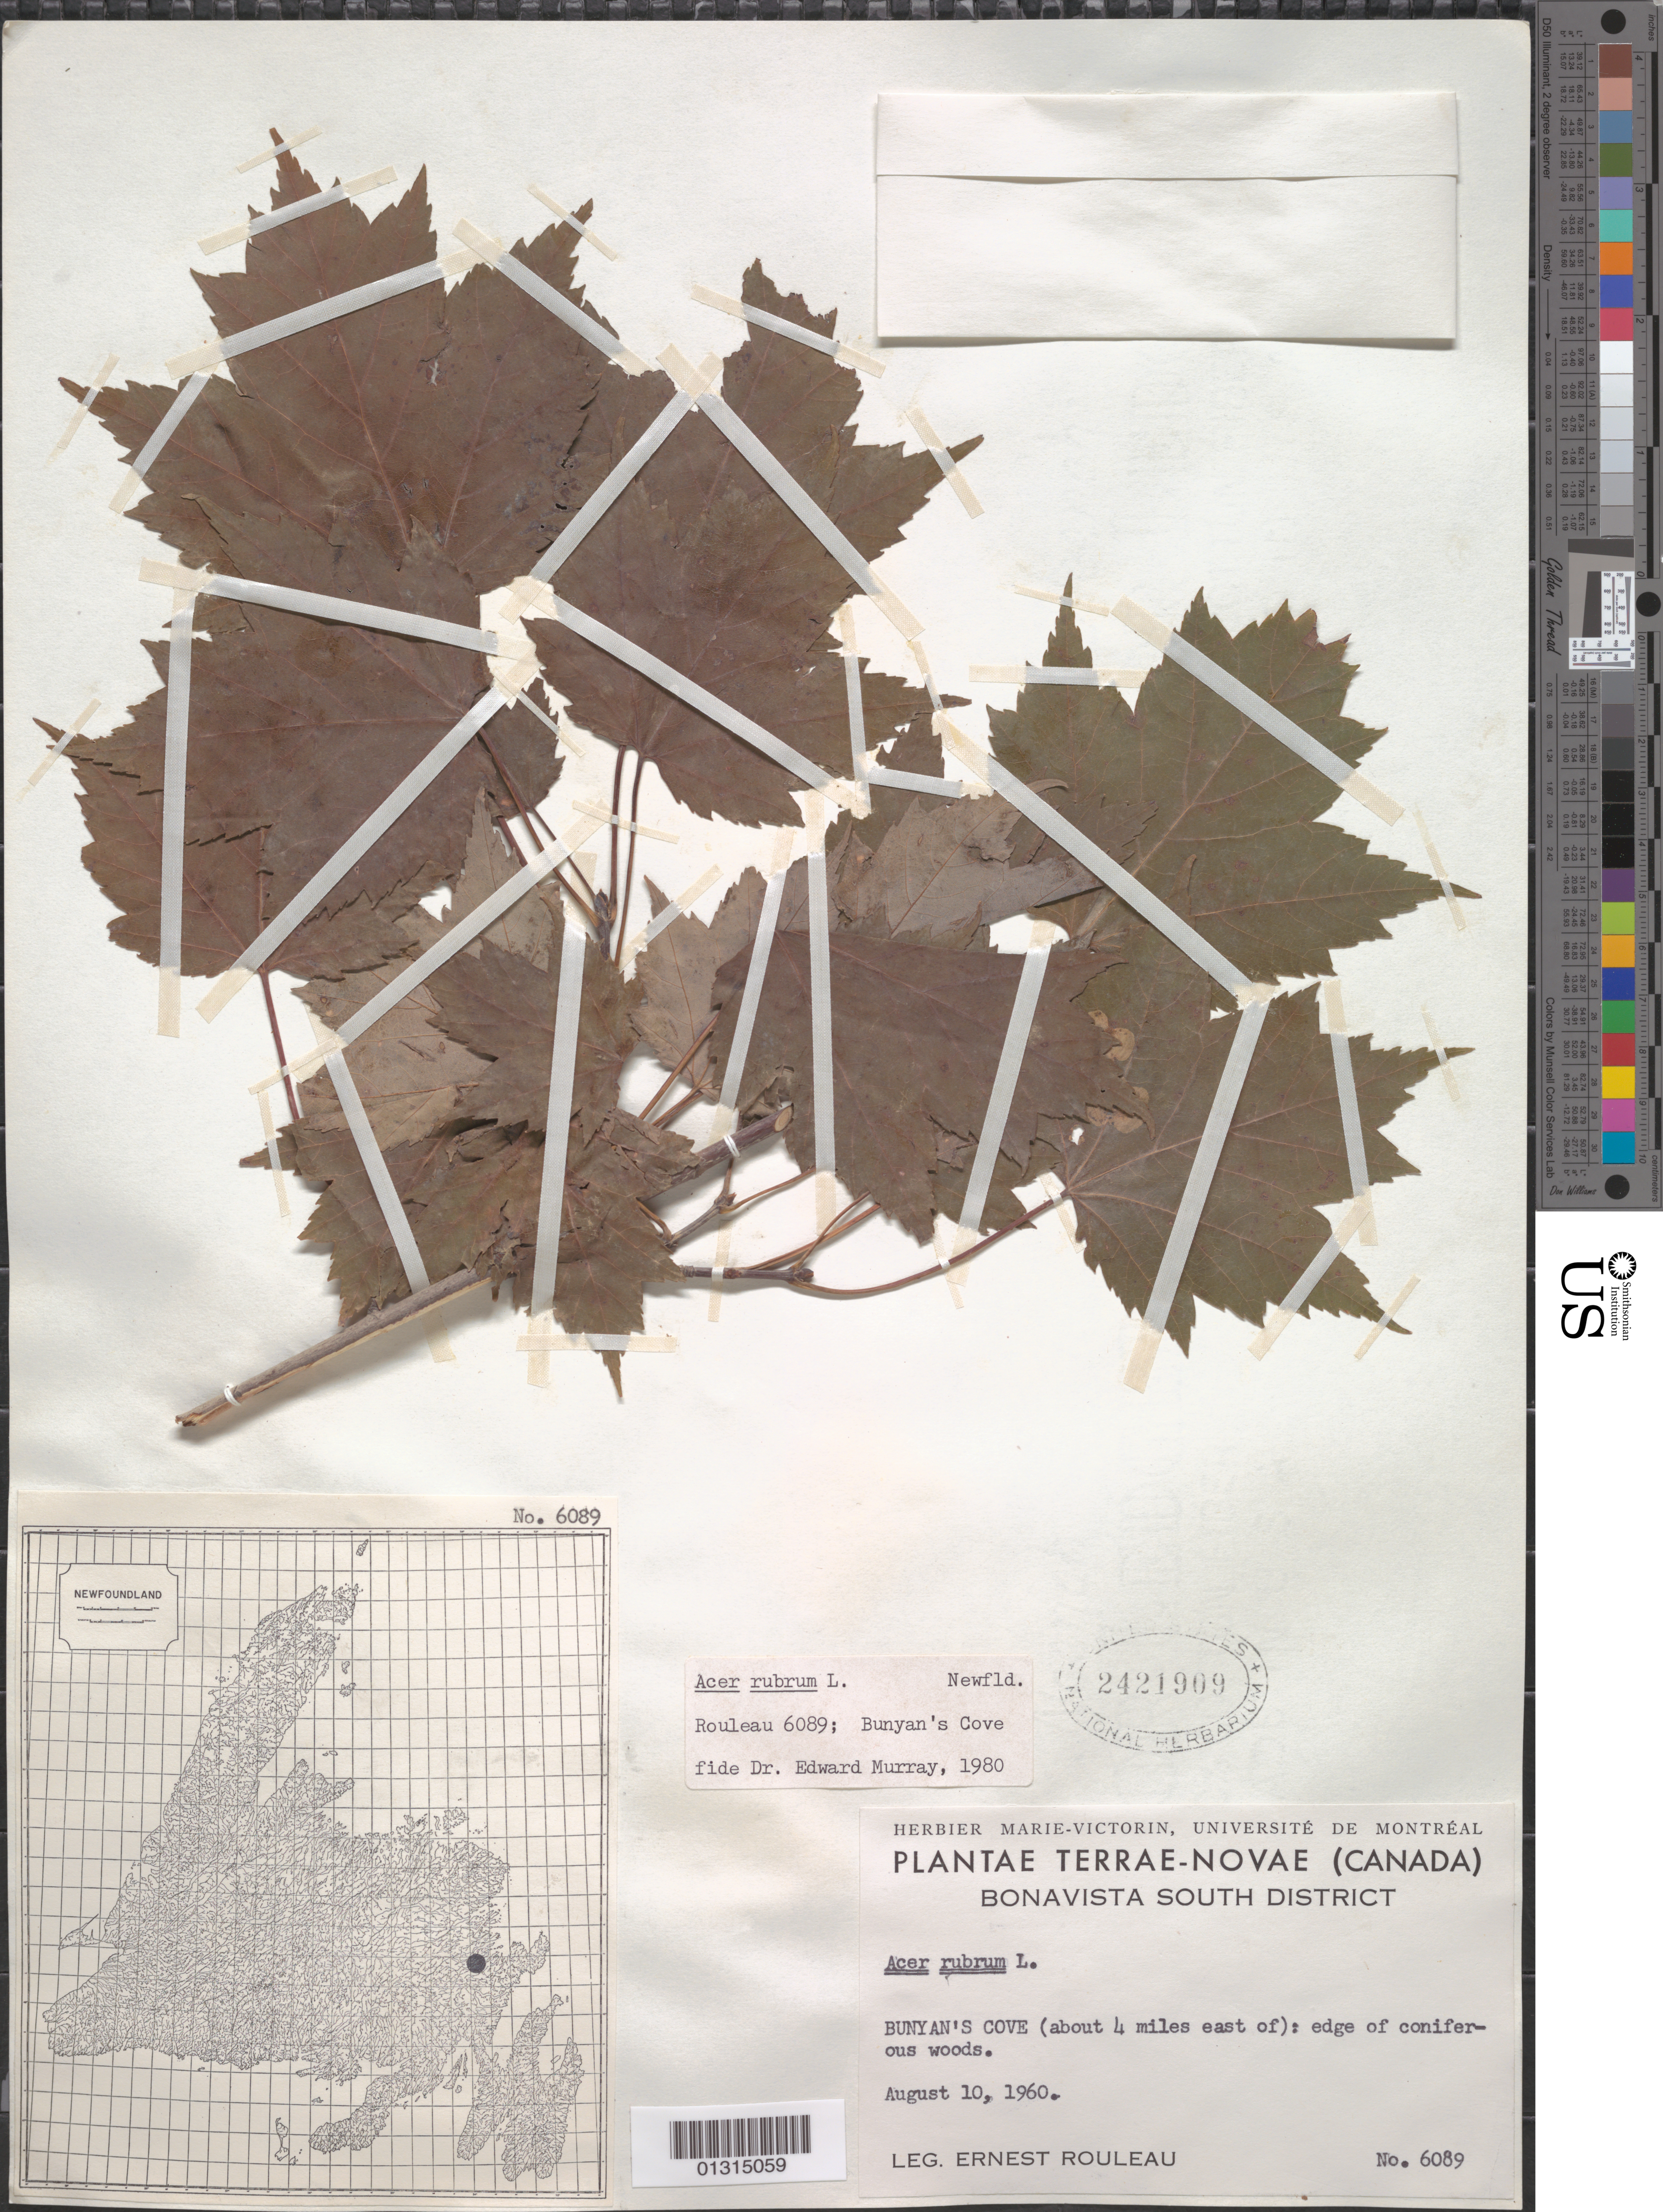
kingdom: Plantae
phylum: Tracheophyta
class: Magnoliopsida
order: Sapindales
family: Sapindaceae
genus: Acer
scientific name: Acer rubrum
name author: L.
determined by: Murray, Edward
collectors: E. Rouleau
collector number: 6089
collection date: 1960-08-10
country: Canada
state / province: Newfoundland and Labrador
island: Newfoundland Island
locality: Bonavista South District, about 4 miles E of Bunyan's Cove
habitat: Edge of coniferous woods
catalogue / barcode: US 2421909